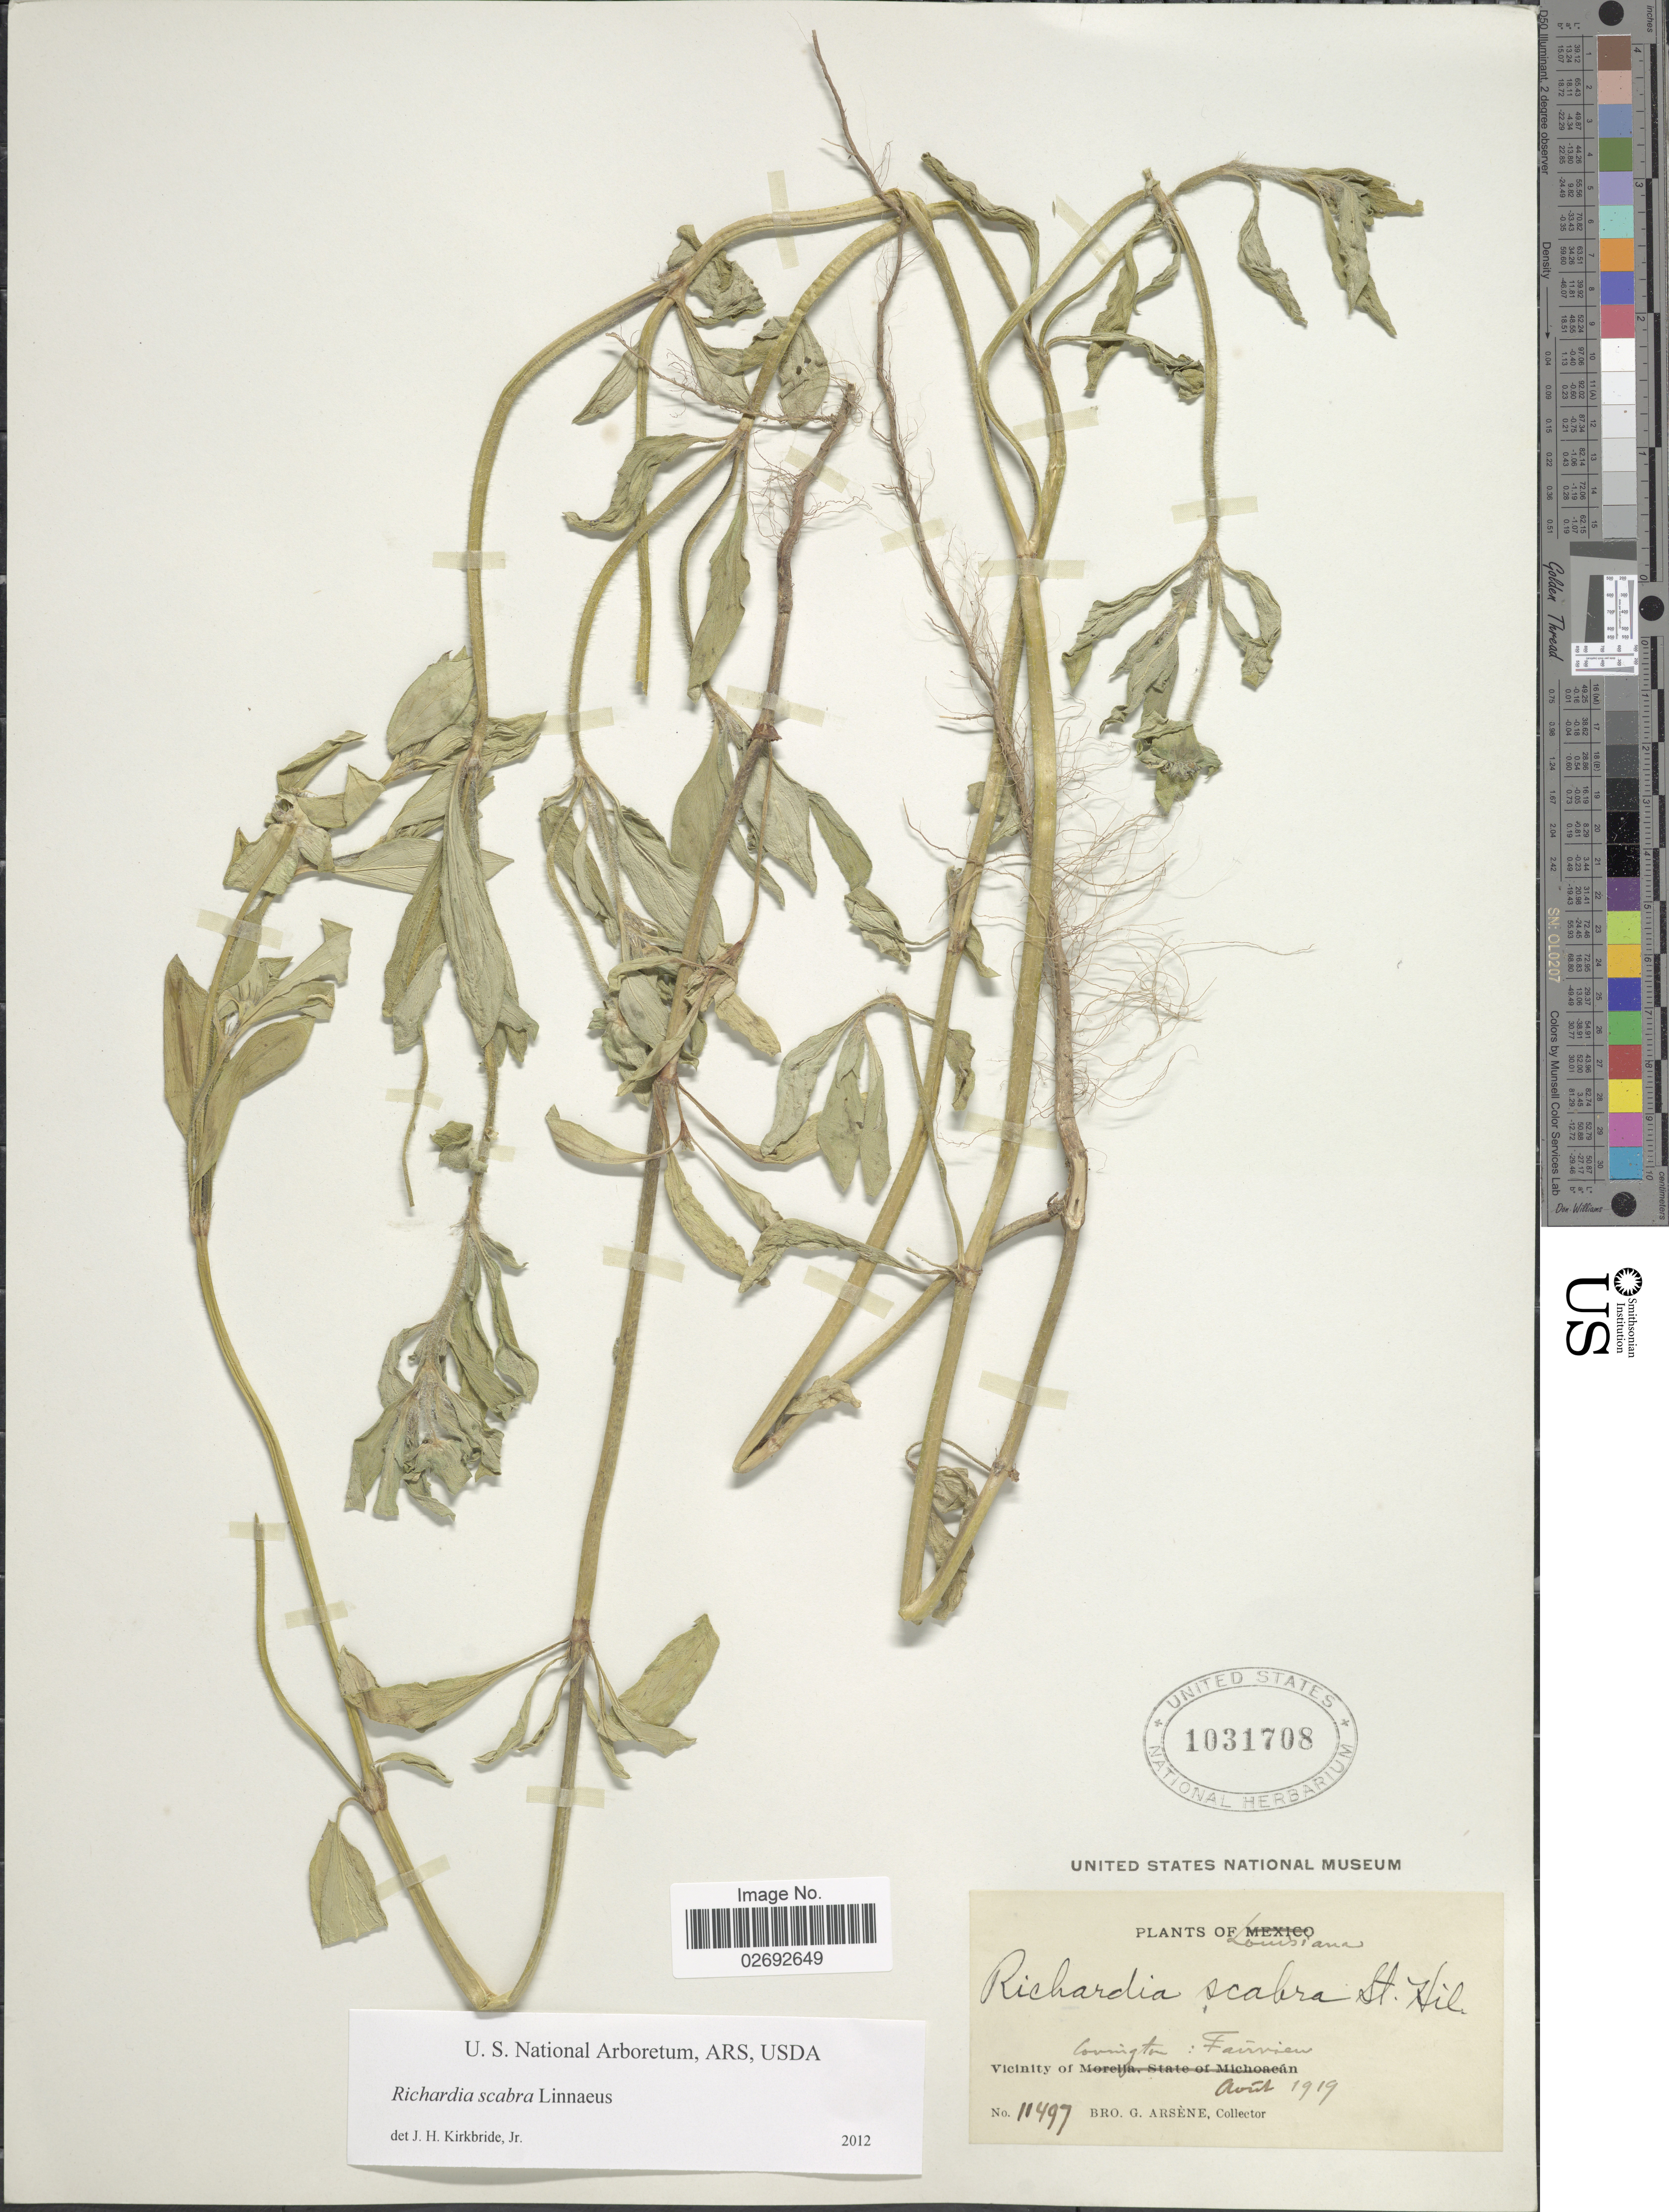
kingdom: Plantae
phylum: Tracheophyta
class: Magnoliopsida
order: Gentianales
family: Rubiaceae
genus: Richardia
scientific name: Richardia scabra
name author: L.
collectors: Bro. G. Arsène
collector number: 11497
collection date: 1919-08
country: United States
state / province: Louisiana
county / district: St. Tammany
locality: Vicinity of Covington: Fairview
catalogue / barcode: US 1031708